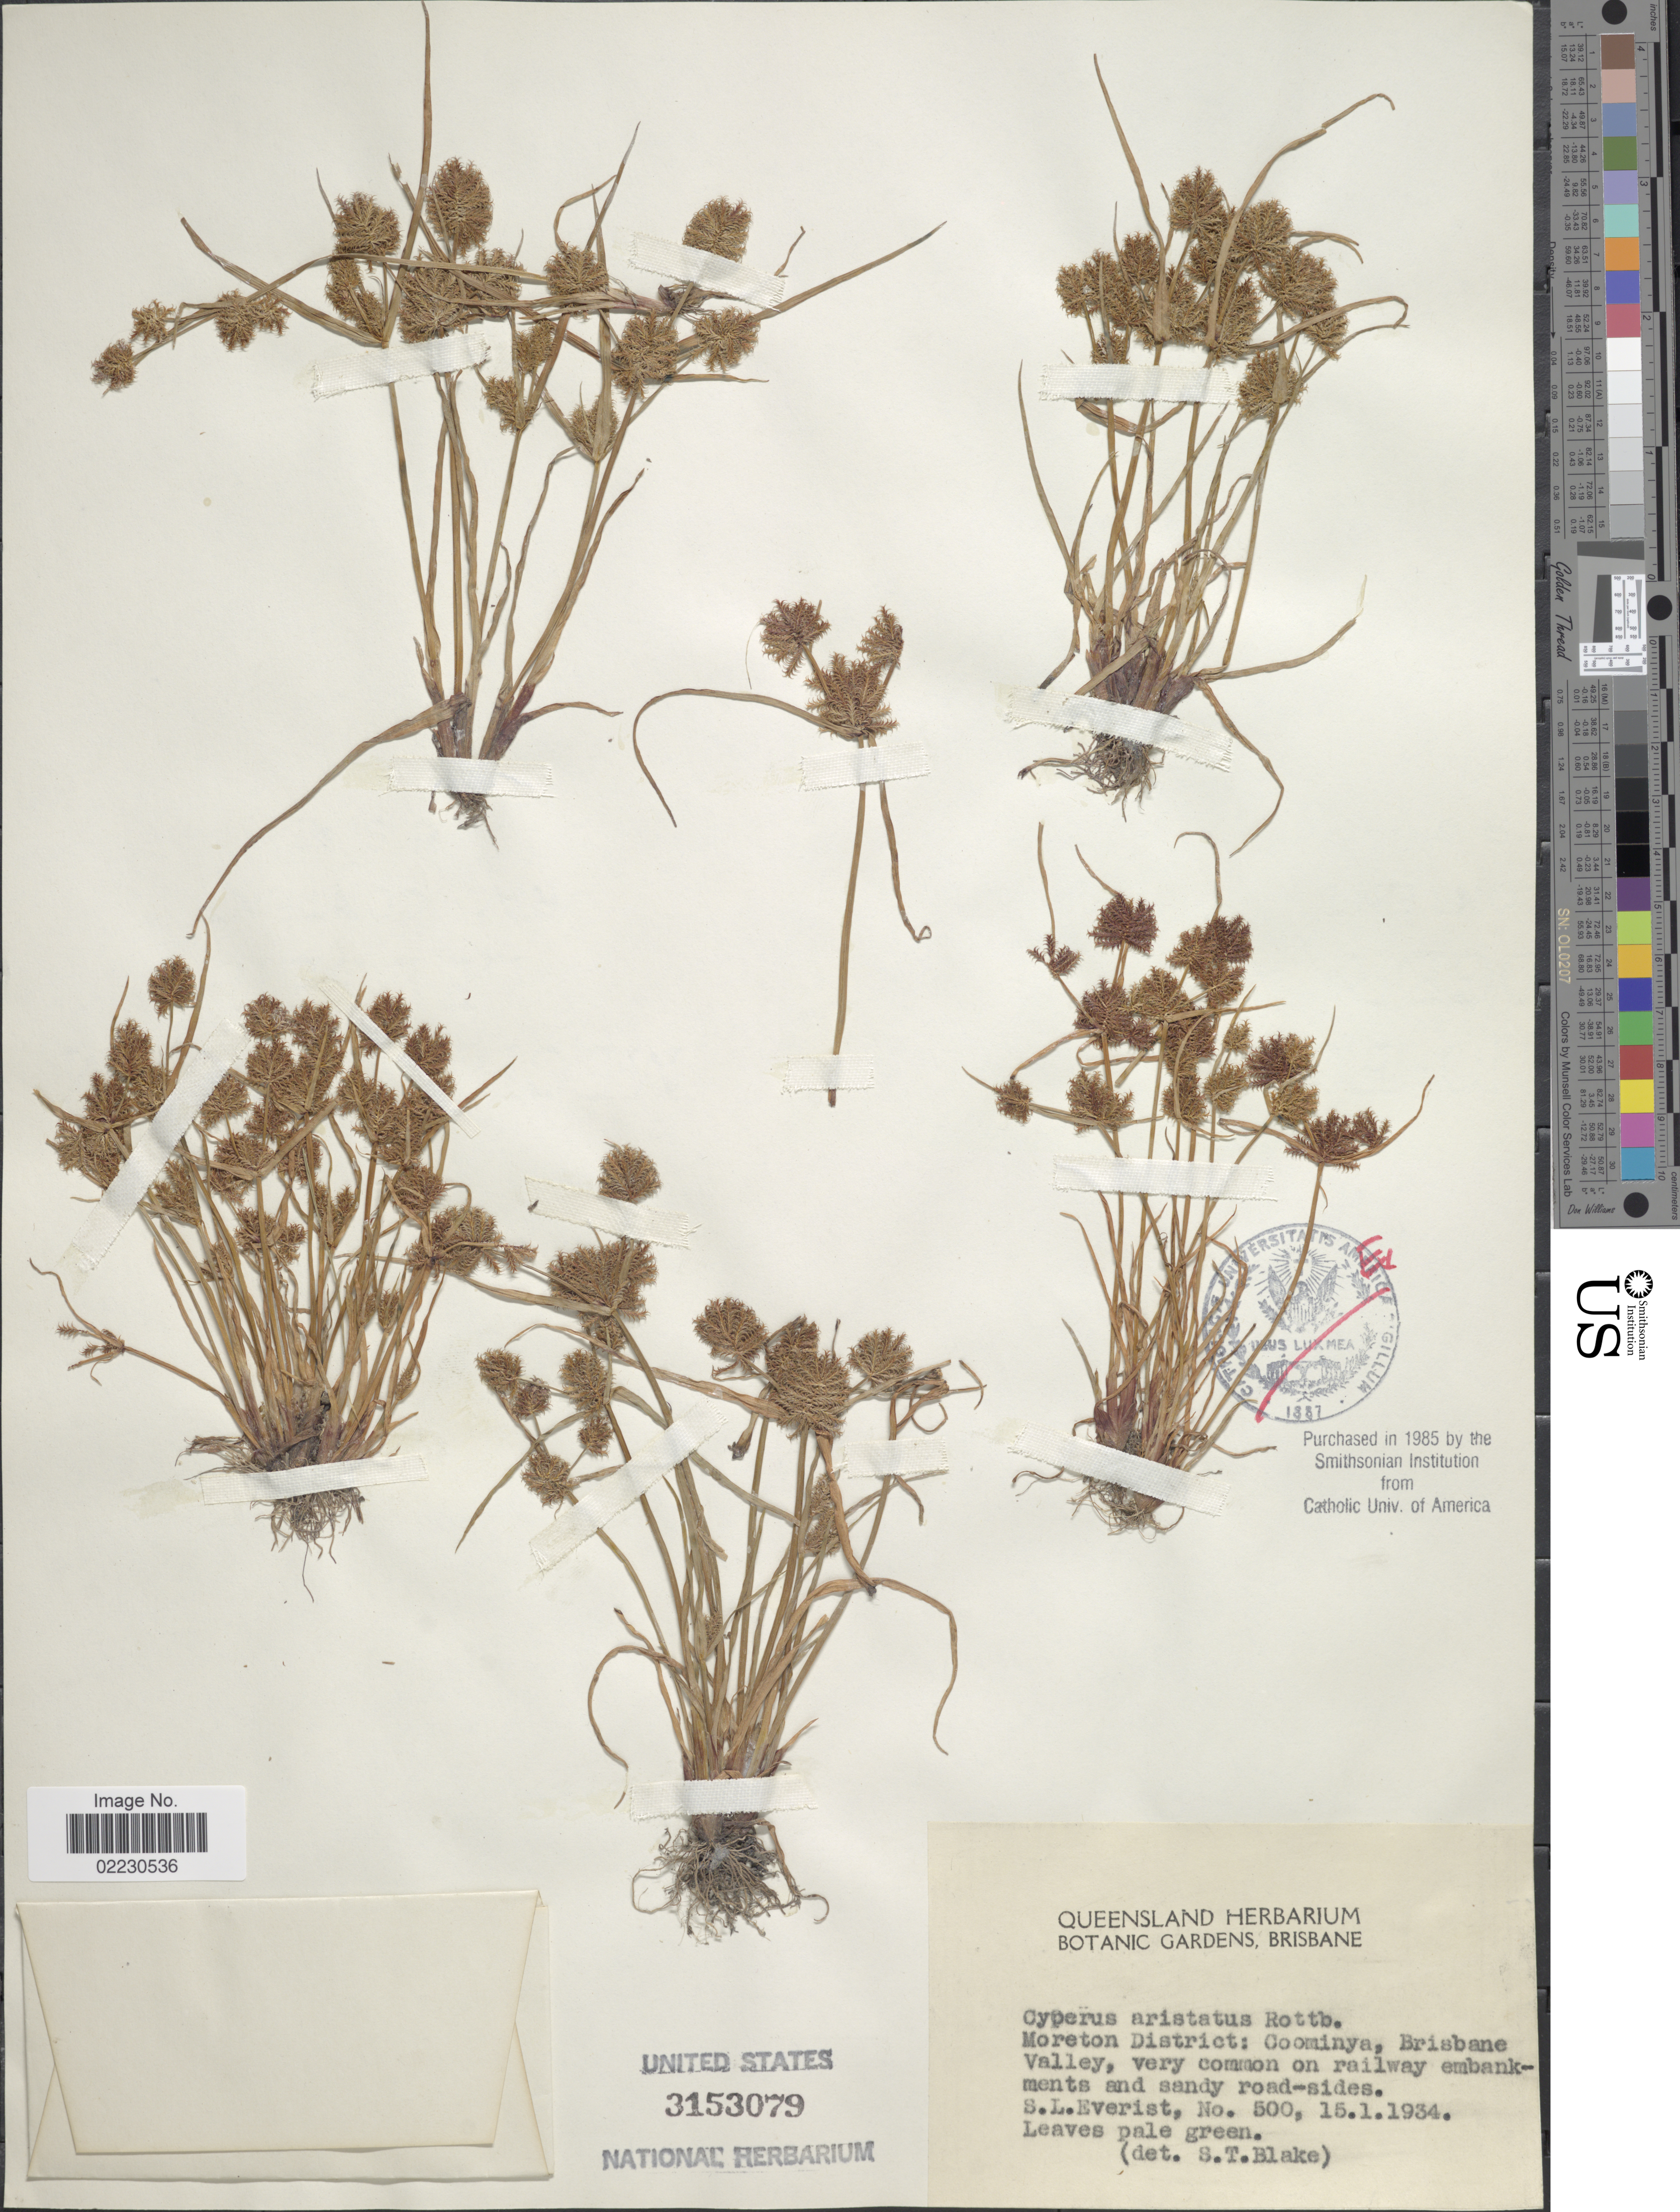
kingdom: Plantae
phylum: Tracheophyta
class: Liliopsida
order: Poales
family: Cyperaceae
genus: Cyperus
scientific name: Cyperus squarrosus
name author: L.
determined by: Strong, Mark T., (BOT), Smithsonian Institution - National Museum of Natural History (UNITED STATES)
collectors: S. Everist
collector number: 500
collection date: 1934-01-15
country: Australia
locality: Moreton District: Coominya, Brisbane Valley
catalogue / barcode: US 3153079